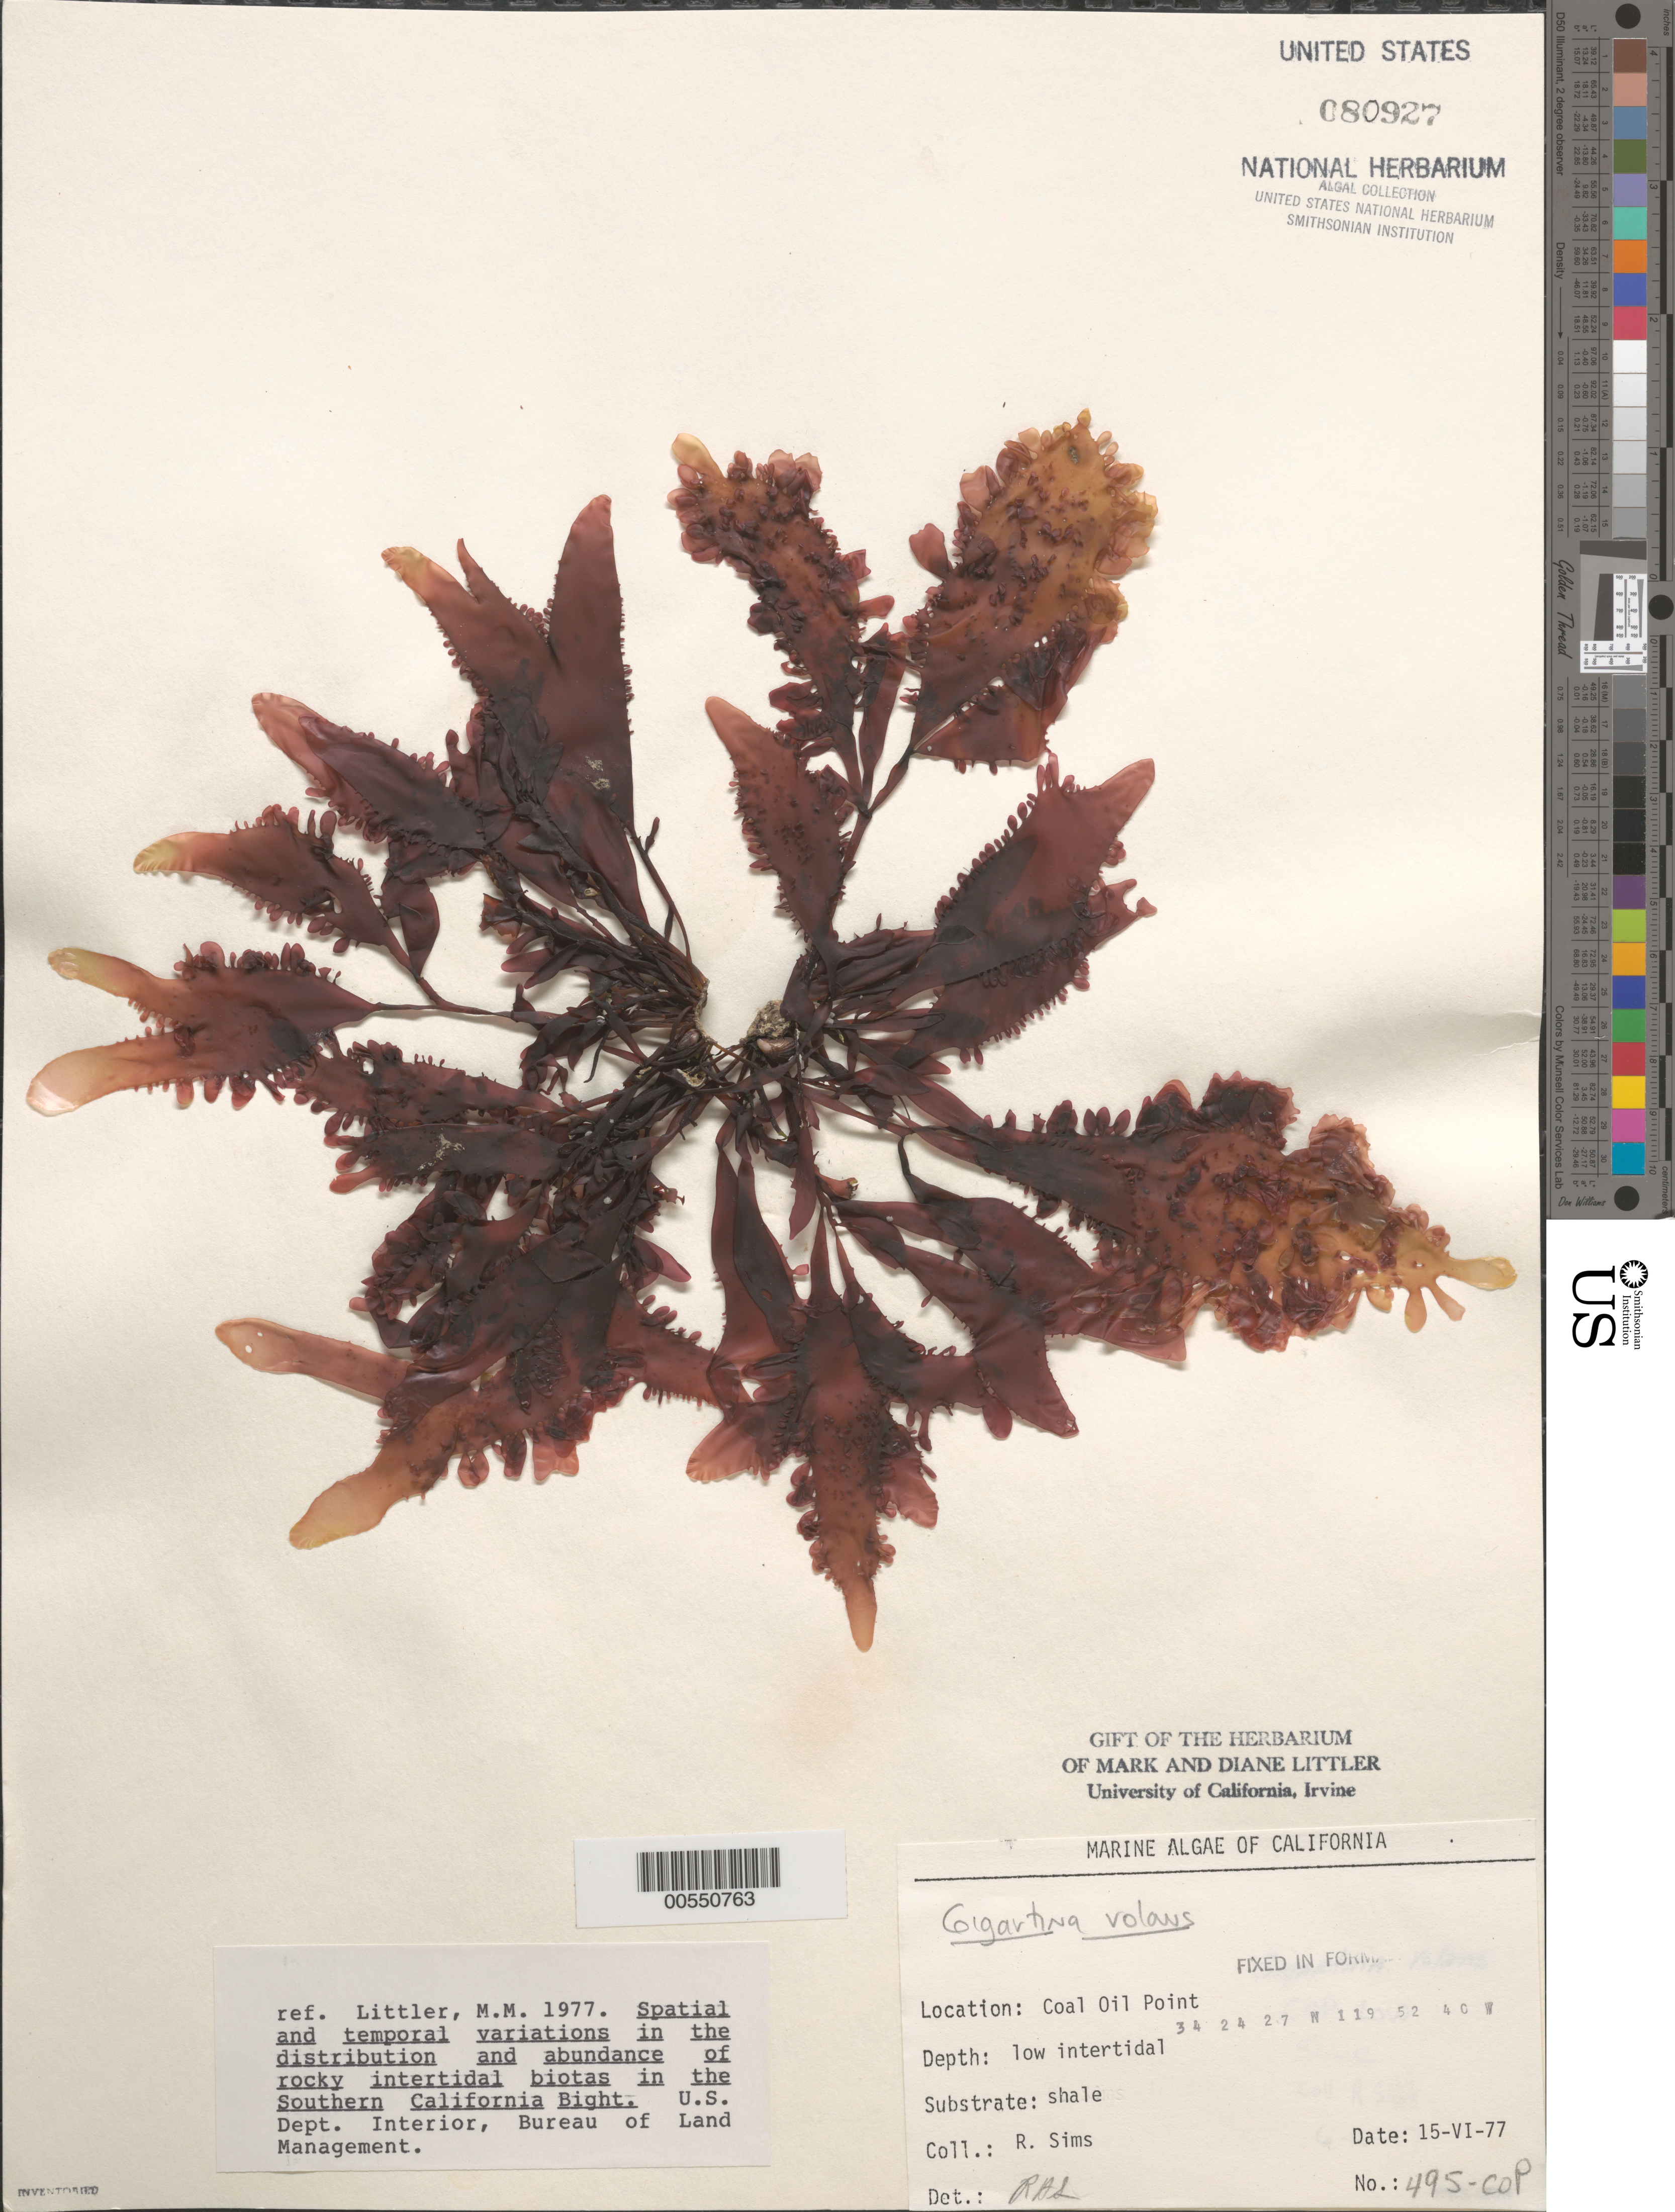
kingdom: Plantae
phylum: Rhodophyta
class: Florideophyceae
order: Gigartinales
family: Gigartinaceae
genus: Mazzaella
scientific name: Mazzaella volans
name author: (C. Agardh) Fredericq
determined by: Algae name updating Project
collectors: R. H. Sims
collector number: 495-cop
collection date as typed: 15 Jun 1977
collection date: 1977-06-15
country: United States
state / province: California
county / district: Santa Barbara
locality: Coal Oil Point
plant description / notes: BLM-SOCALBIGHT Rocky Intertidal Survey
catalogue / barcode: US 80927